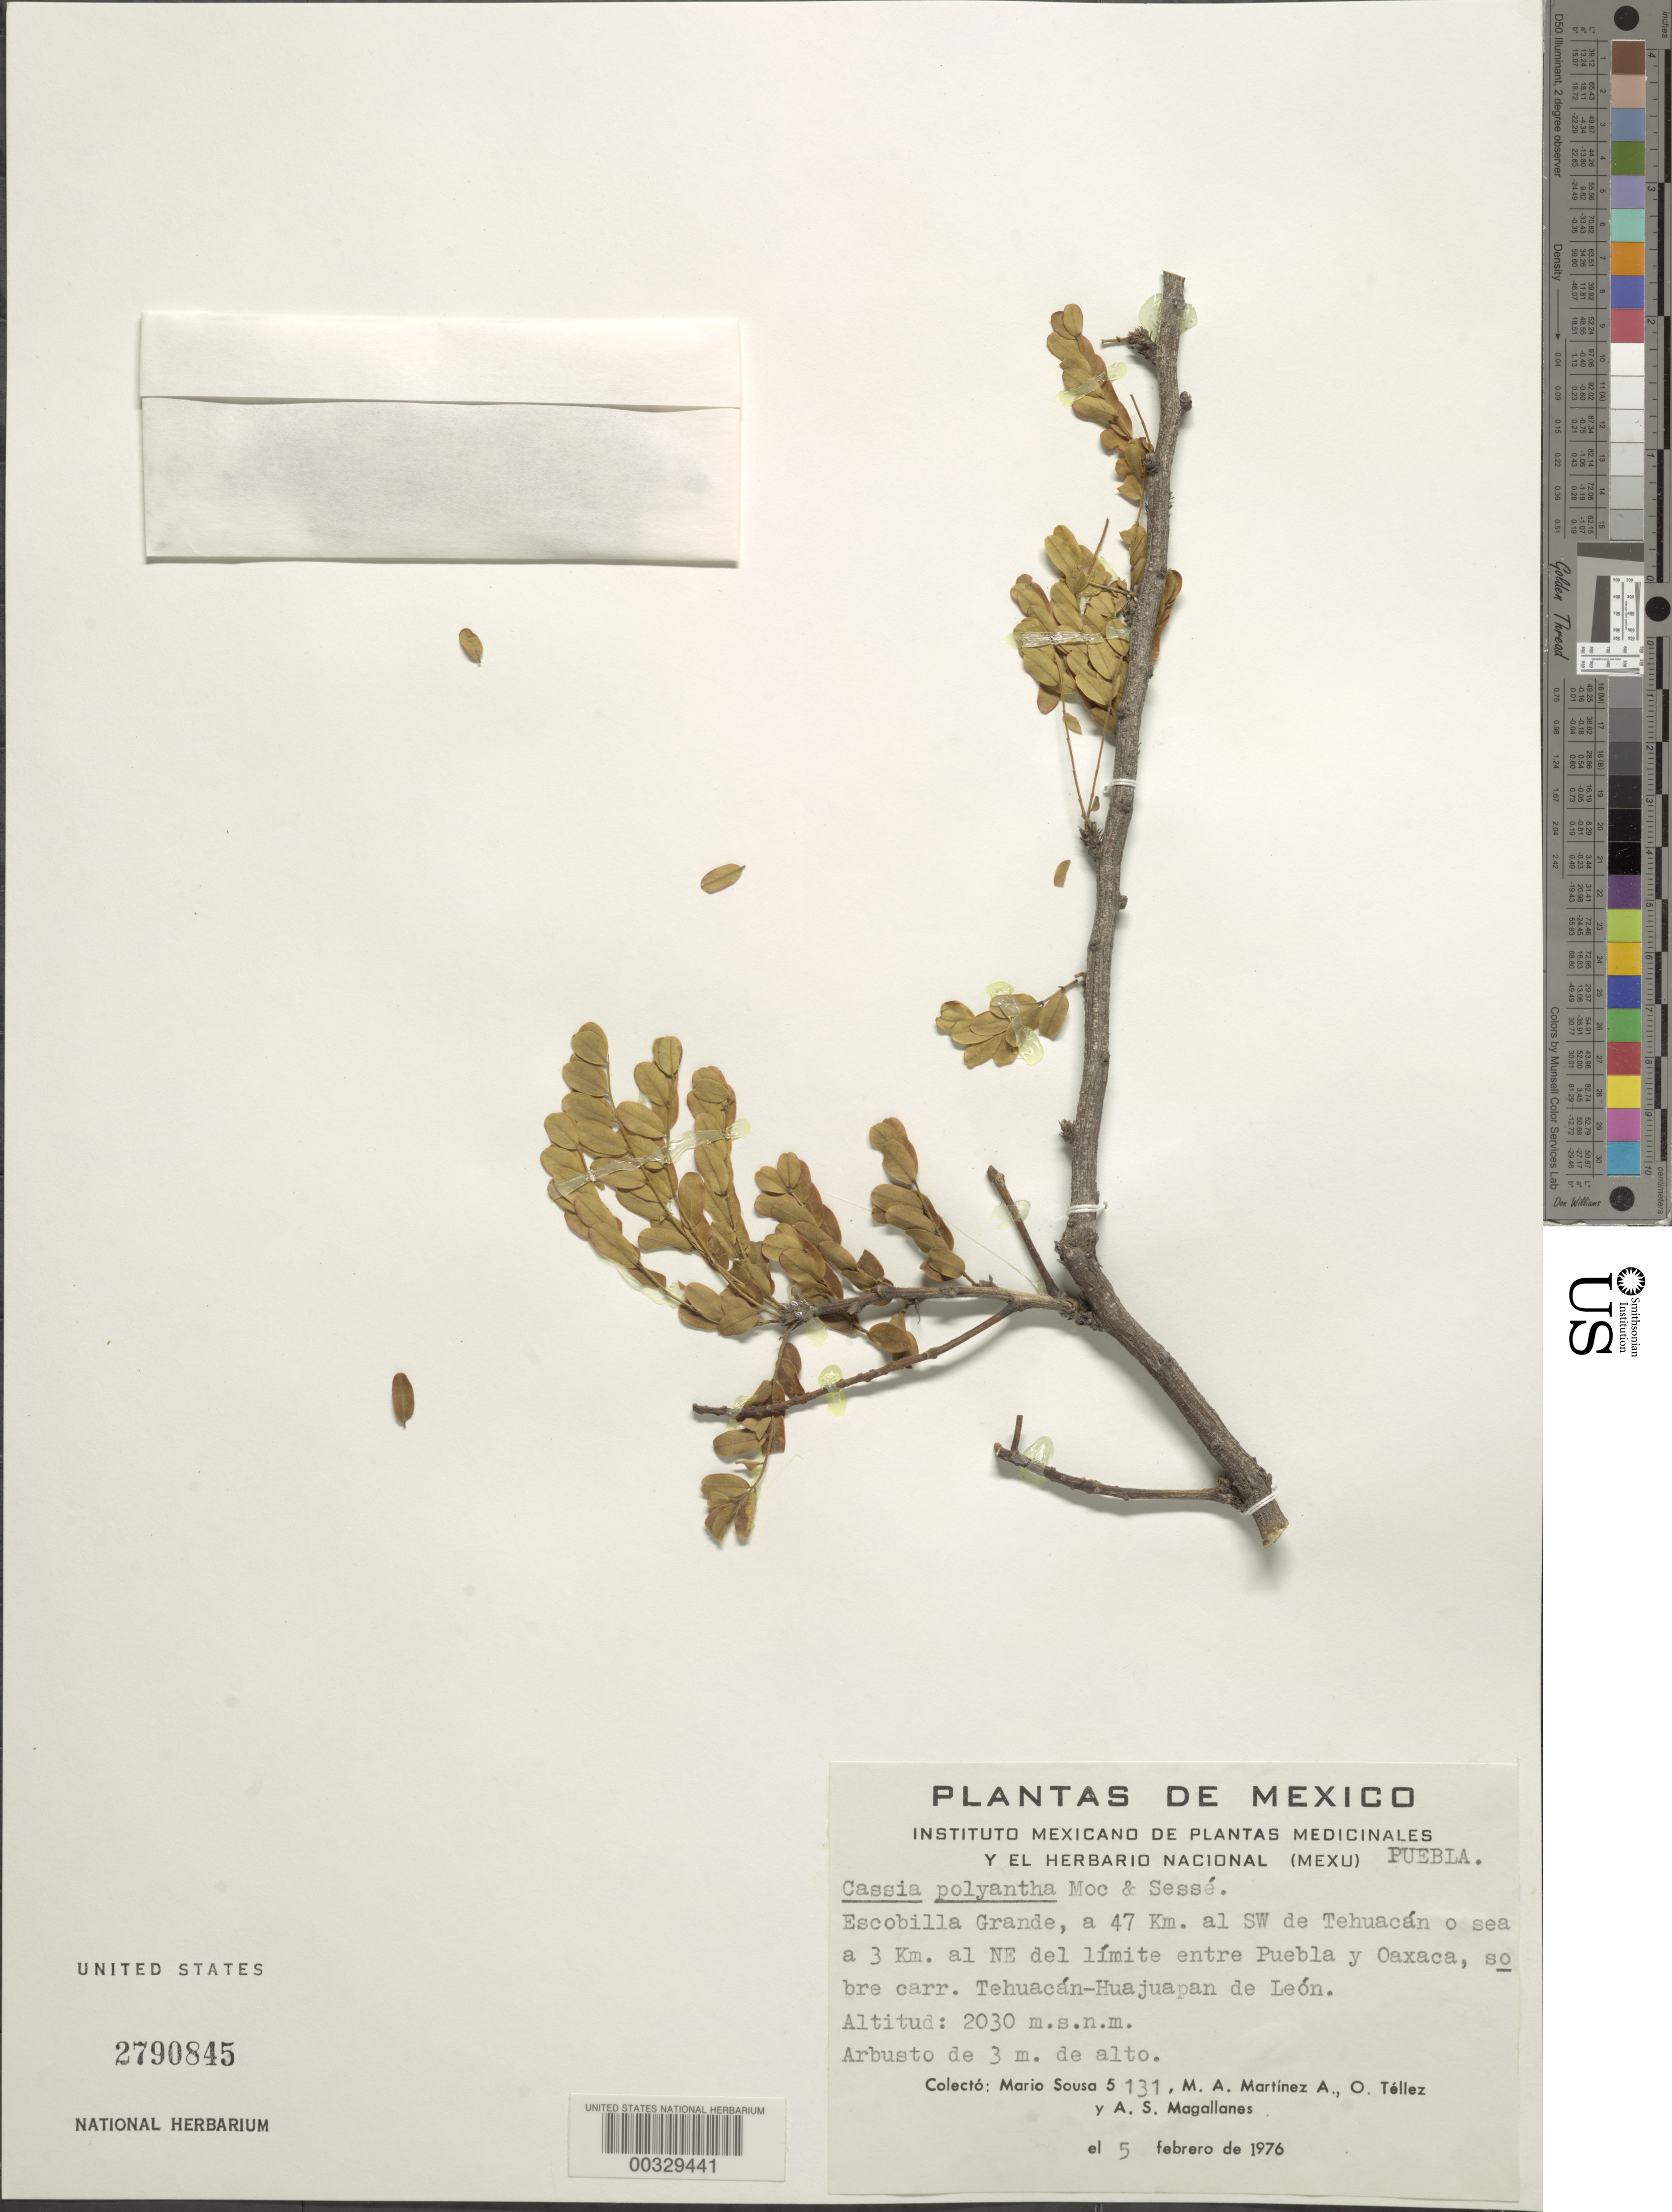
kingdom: Plantae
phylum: Tracheophyta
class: Magnoliopsida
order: Fabales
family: Fabaceae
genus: Senna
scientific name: Senna polyantha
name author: (Coll) H.S. Irwin & Barneby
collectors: M. Sousa S., M. A. Martínez Alfaro, O. Téllez V. & A. Magallanes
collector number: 5131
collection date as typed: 05 Feb 1976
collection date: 1976-02-05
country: Mexico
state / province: Puebla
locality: Escobilla grande, 47 km SW of Tehuacan; 3 km NE of the boundary between Puebla and Oaxaca, above Tehuacan-Huajuapan de leon road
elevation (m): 2030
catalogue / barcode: US 2790845